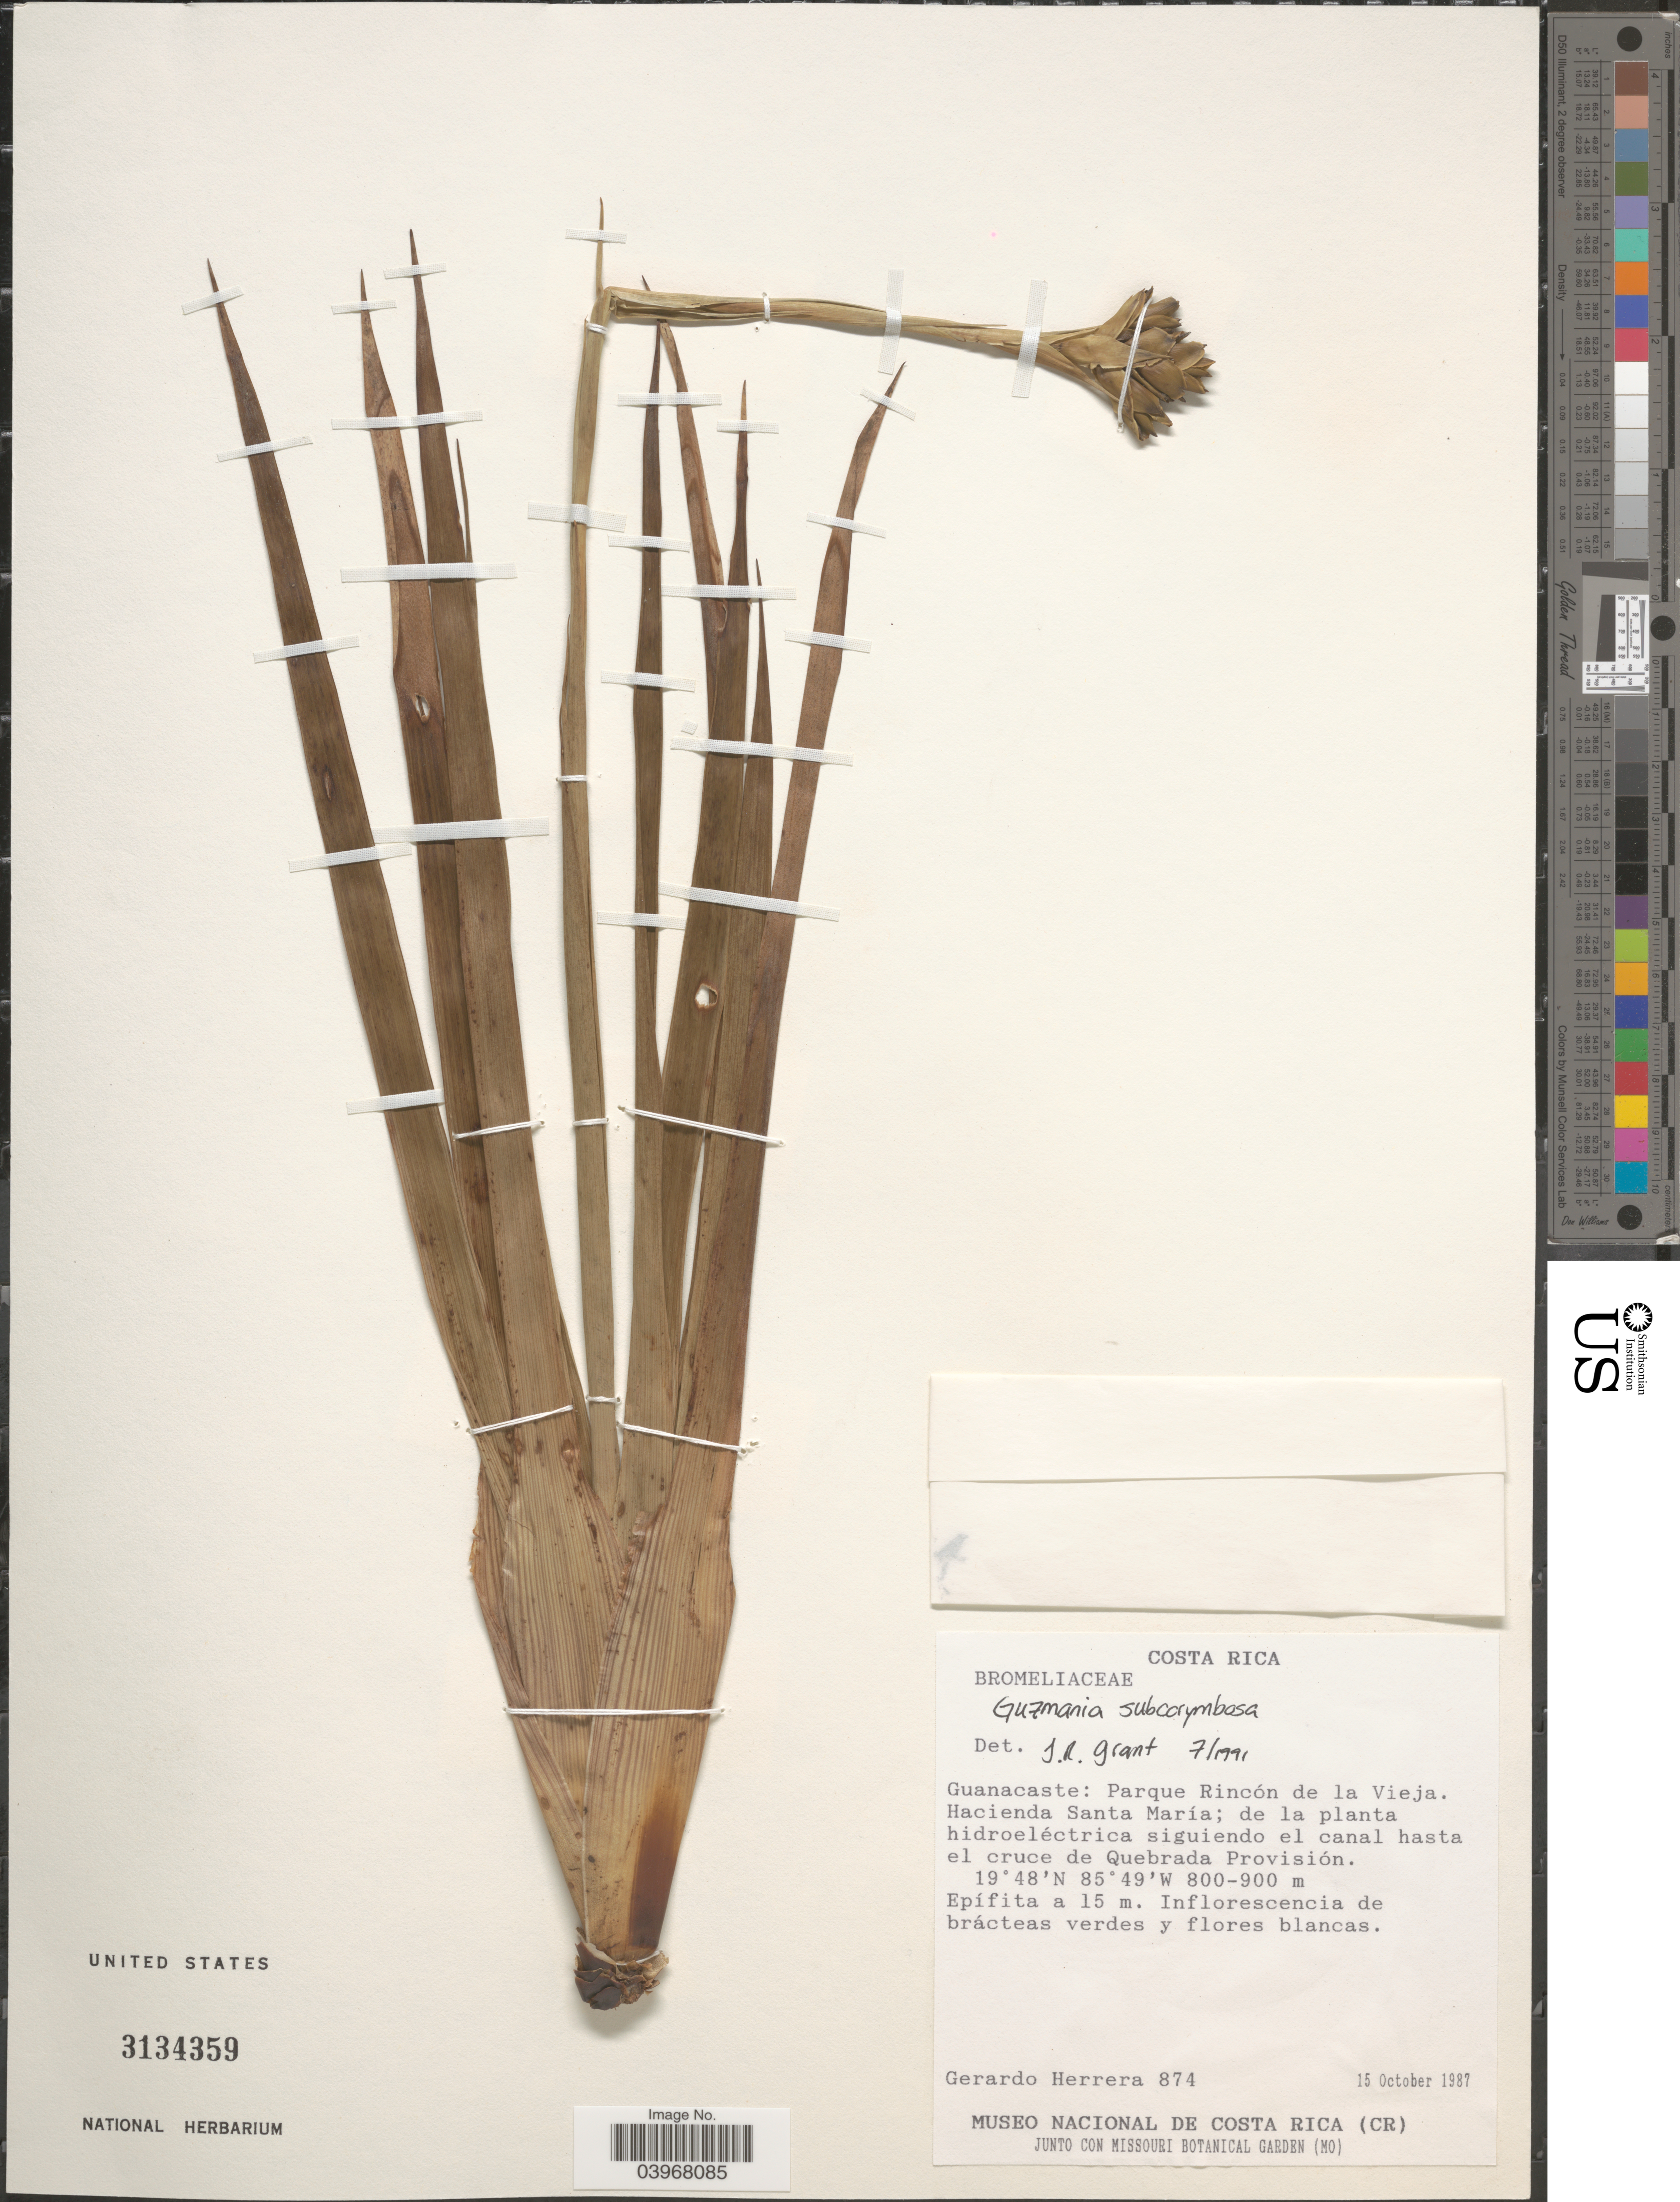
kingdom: Plantae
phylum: Tracheophyta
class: Liliopsida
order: Poales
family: Bromeliaceae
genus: Guzmania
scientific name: Guzmania subcorymbosa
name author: L.B. Sm.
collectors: G. Herrera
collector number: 874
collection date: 1987-10-15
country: Costa Rica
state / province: Guanacaste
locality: Parque Rincón de la Vieja. Hacienda Santa María; el canal hasta el cruce de Quebrada Provisión.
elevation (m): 800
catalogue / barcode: US 3134359